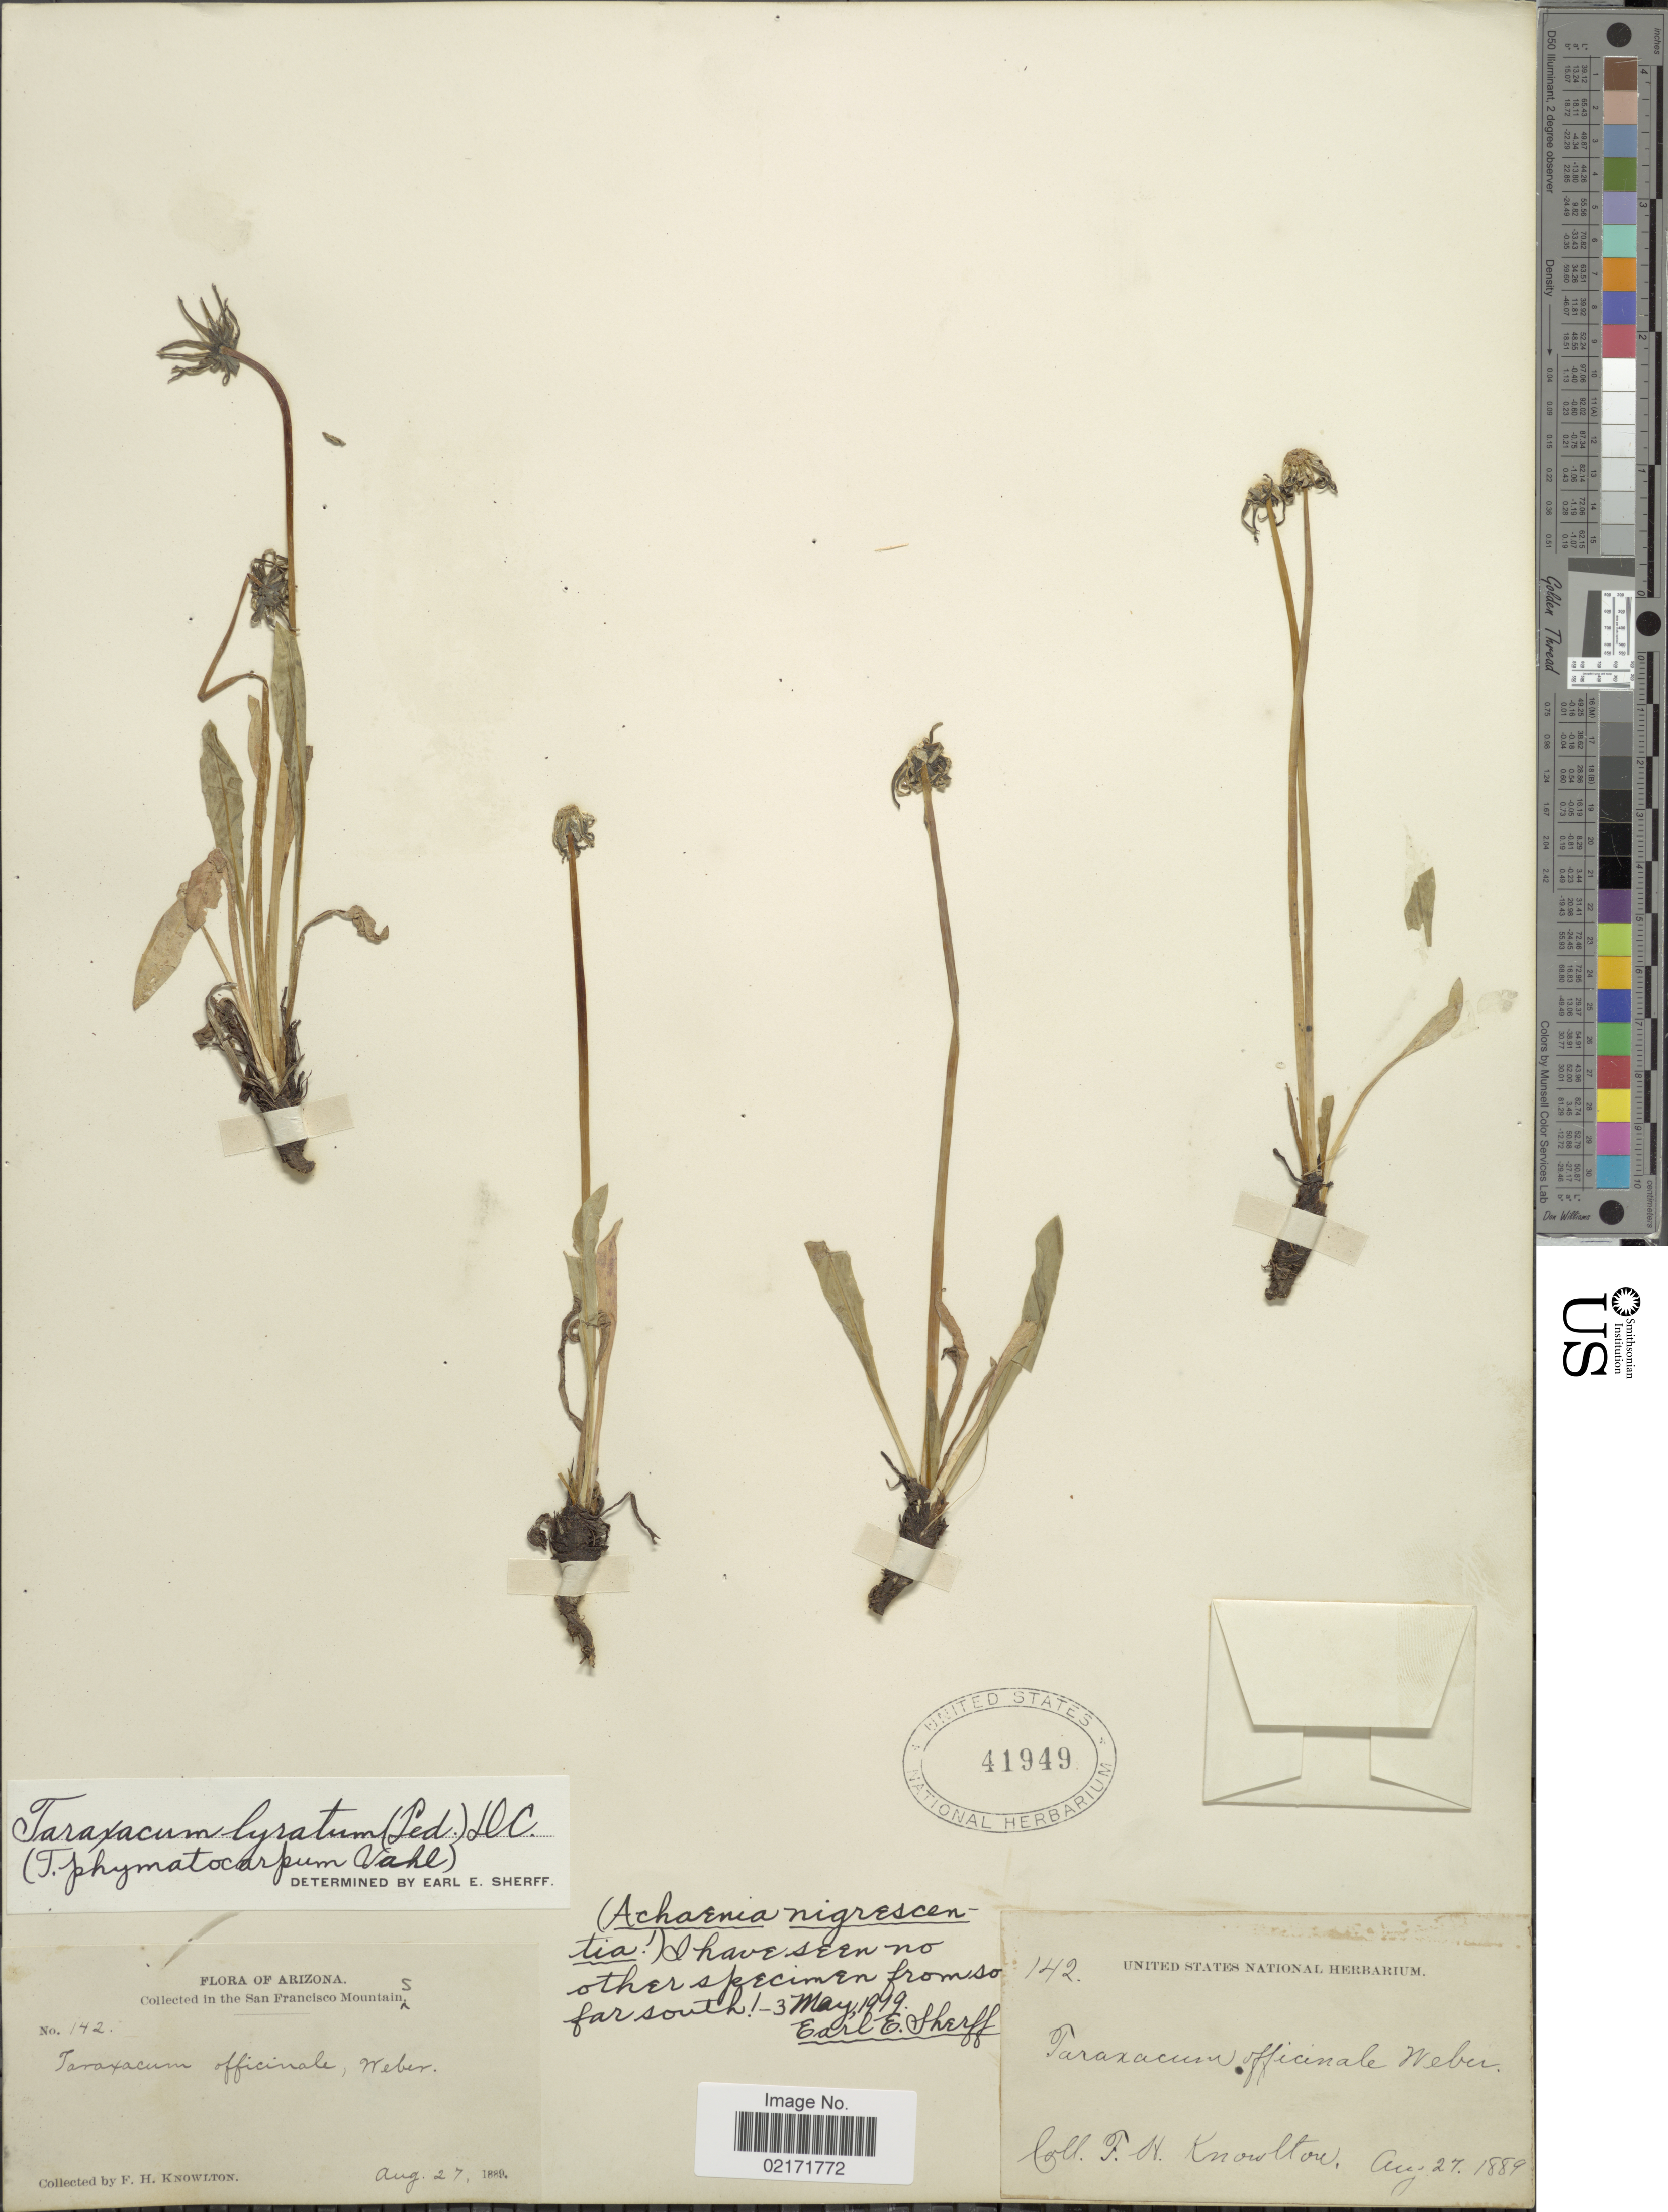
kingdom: Plantae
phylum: Tracheophyta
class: Magnoliopsida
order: Asterales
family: Asteraceae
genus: Taraxacum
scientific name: Taraxacum lyratum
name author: (Ledeb.) DC.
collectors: F. H. Knowlton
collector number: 142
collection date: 1889-08-27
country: United States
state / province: Arizona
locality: In the San Francisco Mountains.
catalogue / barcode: US 41949